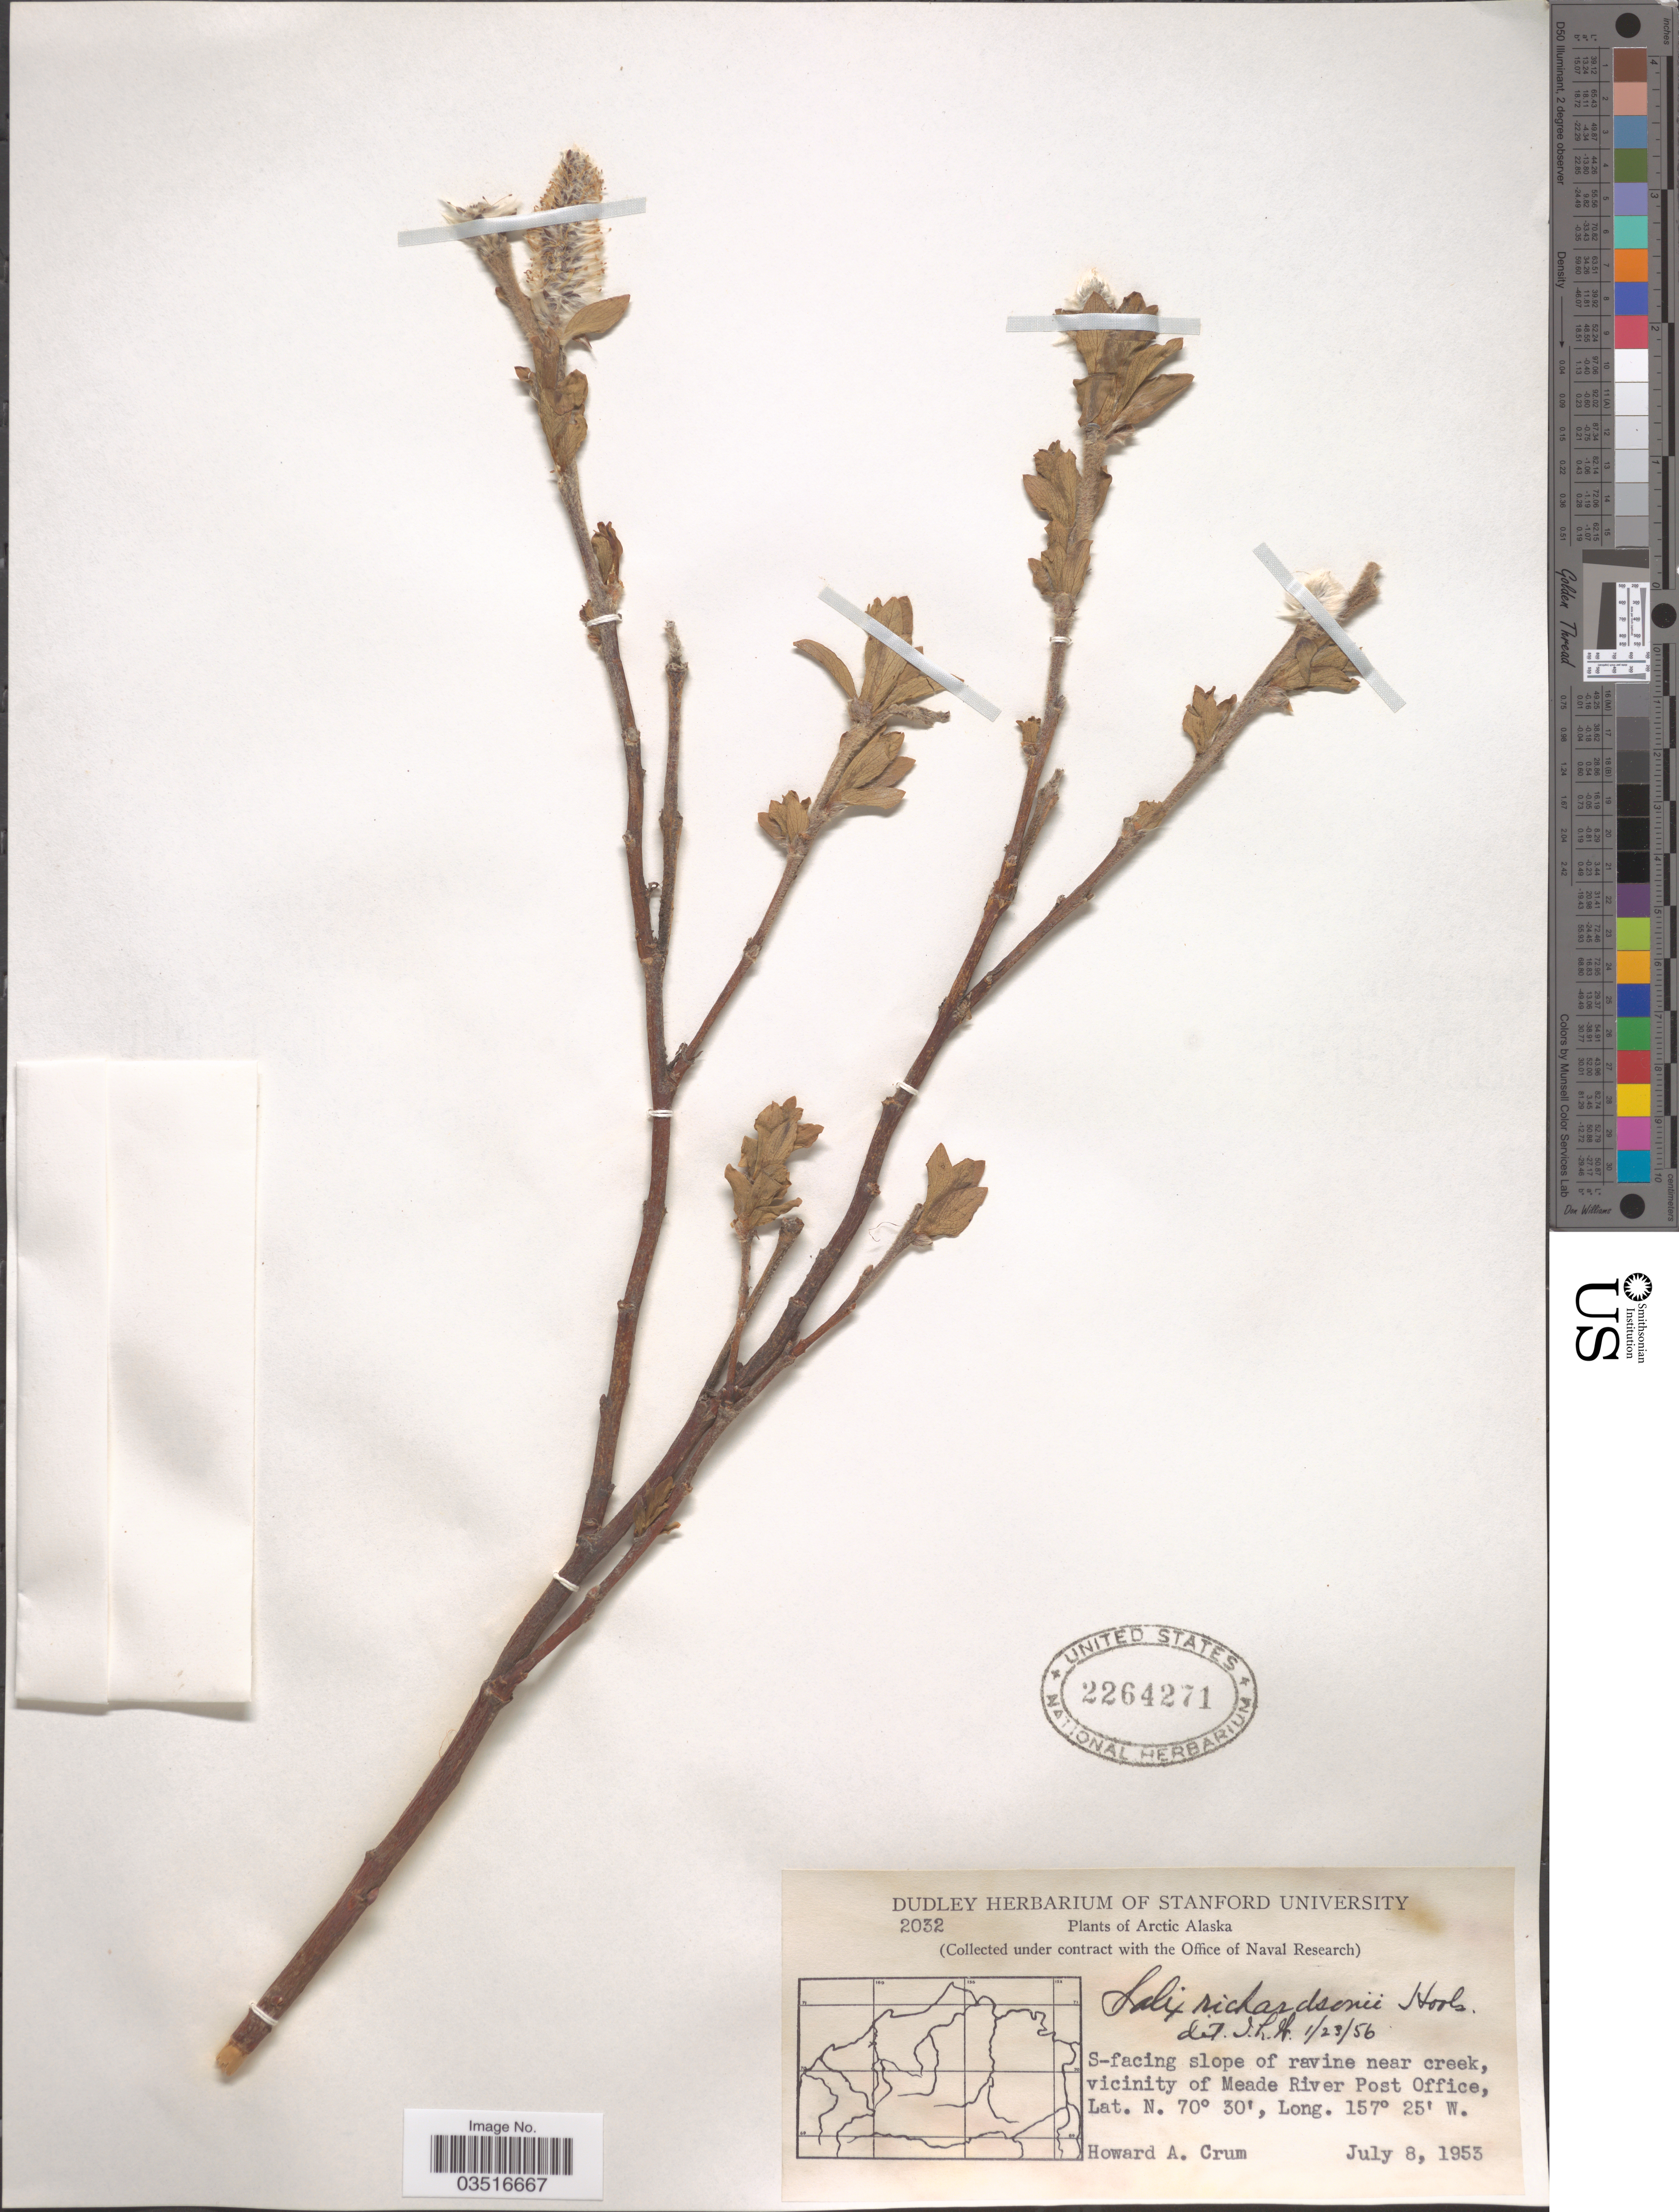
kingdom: Plantae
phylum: Tracheophyta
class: Magnoliopsida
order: Malpighiales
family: Salicaceae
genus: Salix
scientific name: Salix richardsonii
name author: Hook.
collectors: H. A. Crum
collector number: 2032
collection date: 1953-07-08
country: United States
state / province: Alaska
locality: Arctic Alaska. S-facing slope of ravine near creek, vicinity of Meade River Post Office.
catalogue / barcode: US 2264271